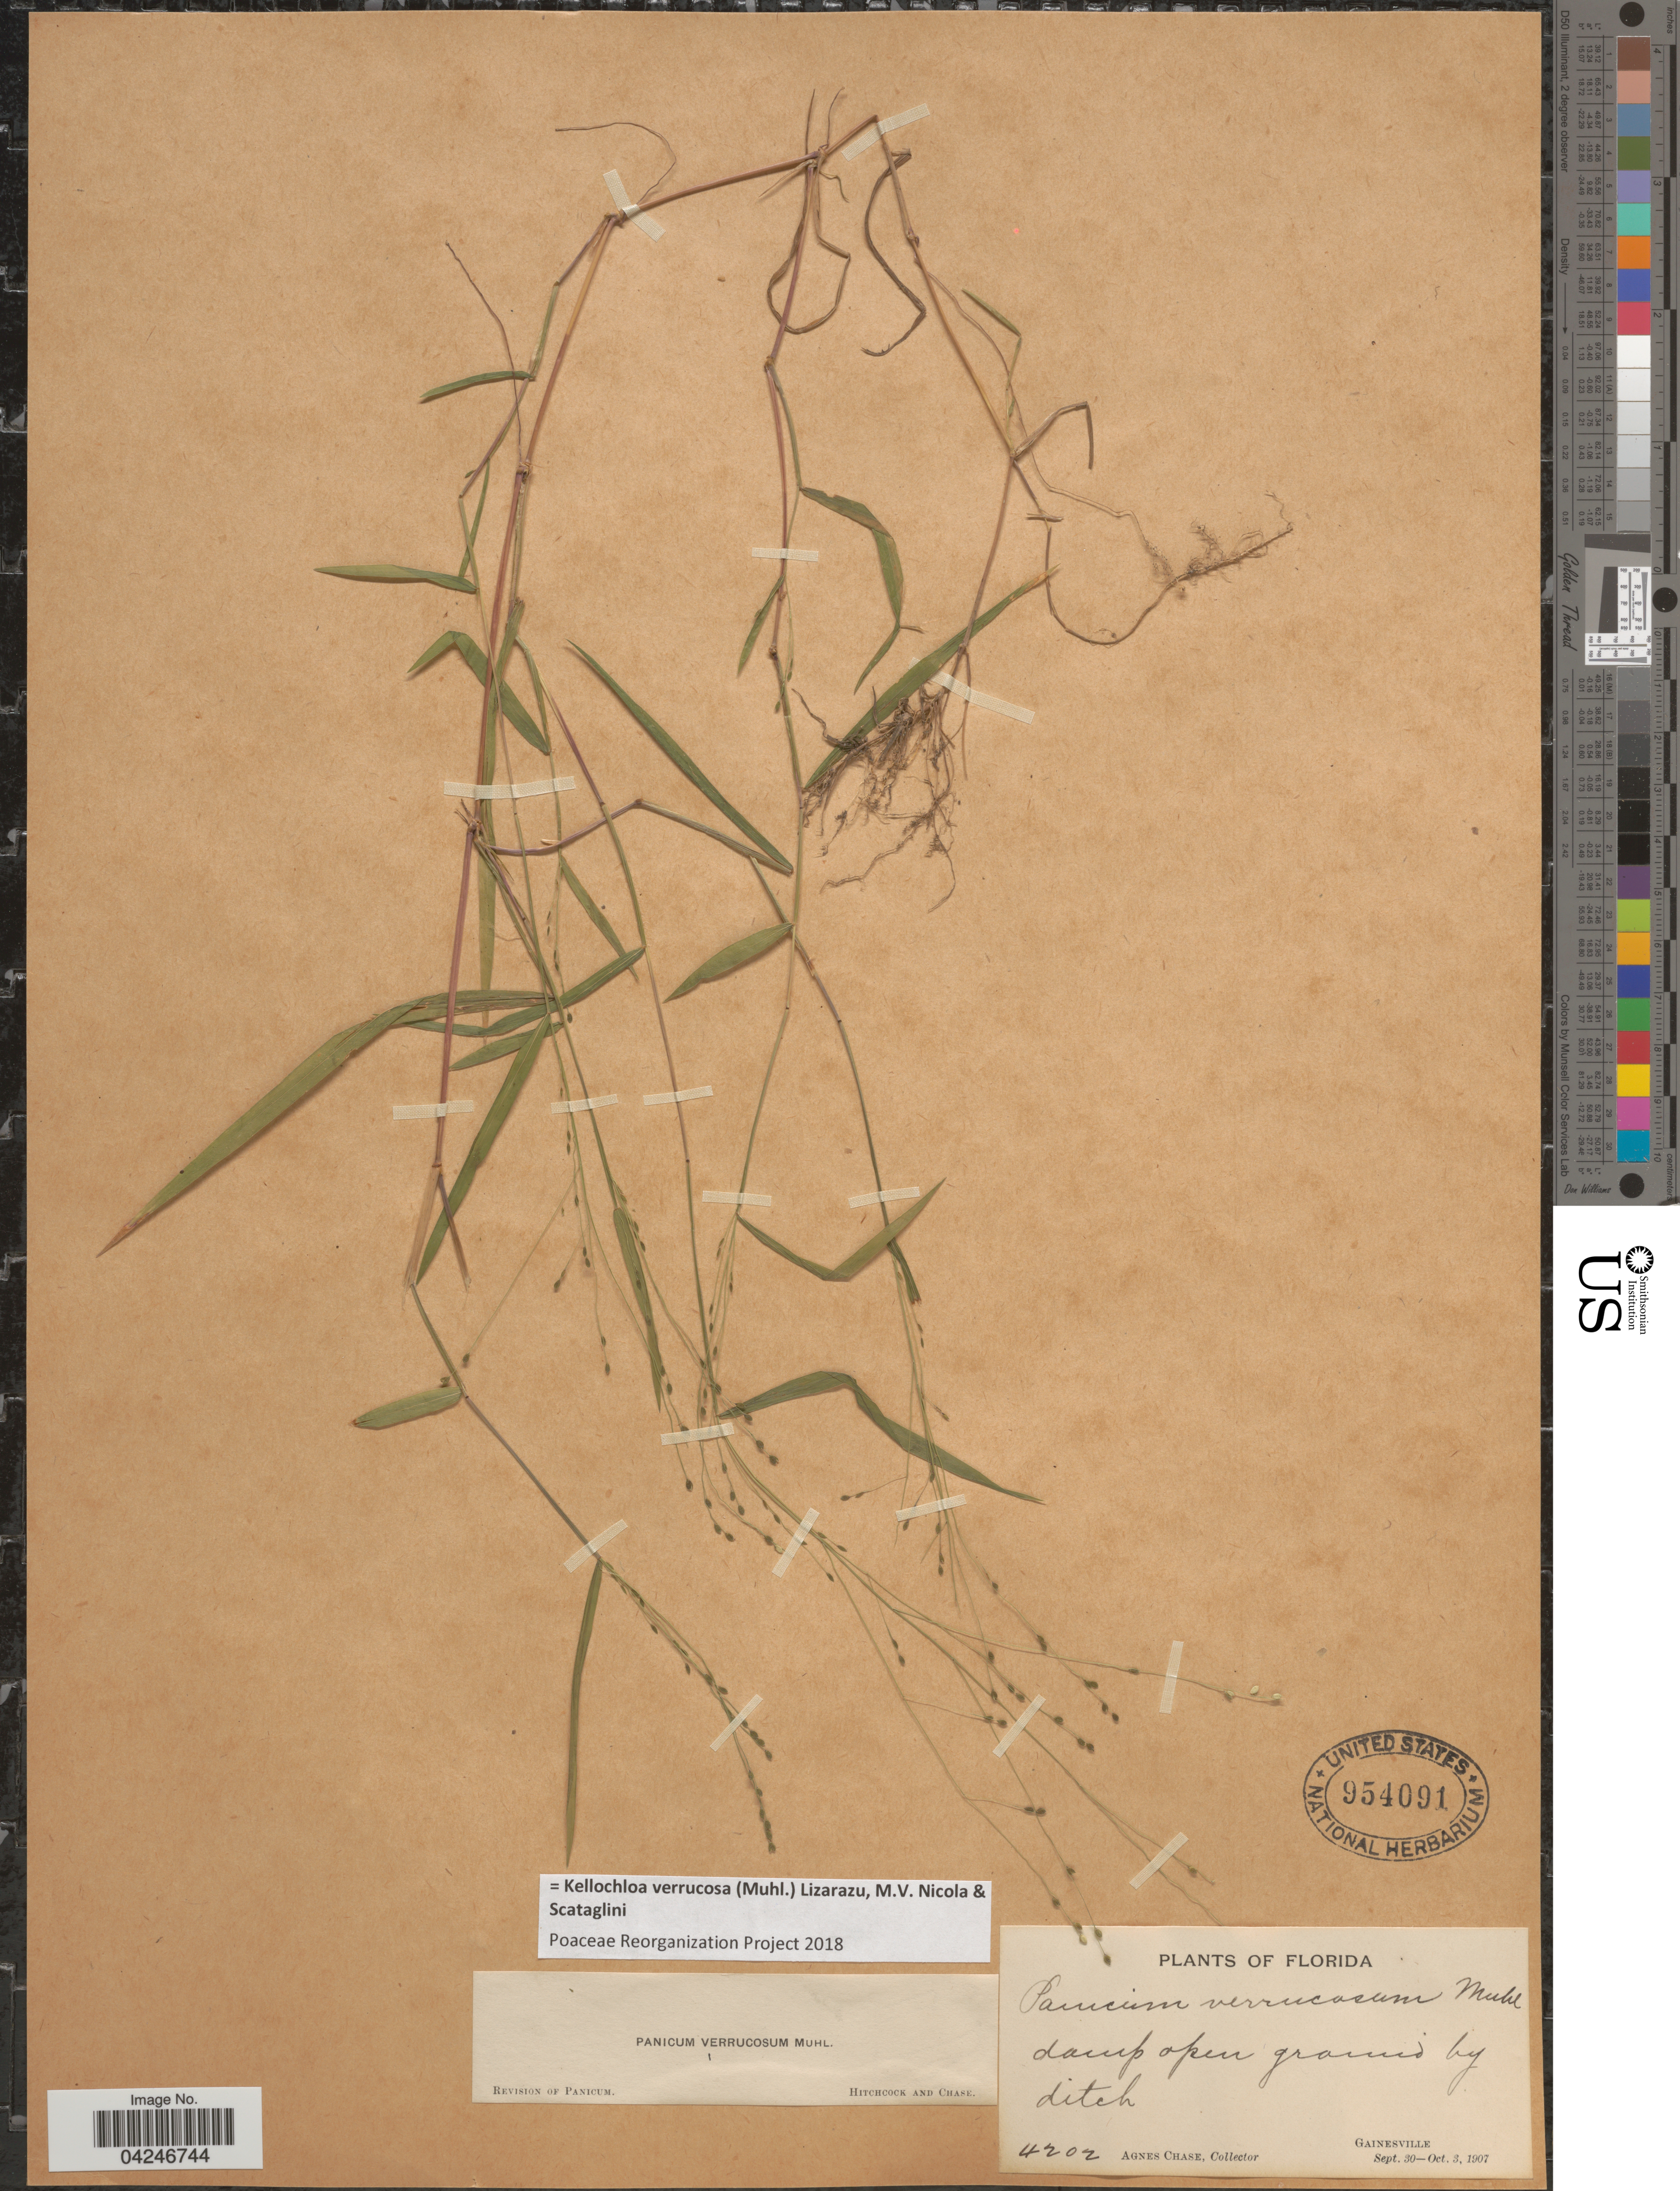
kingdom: Plantae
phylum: Tracheophyta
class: Liliopsida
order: Poales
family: Poaceae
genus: Kellochloa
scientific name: Kellochloa verrucosa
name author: (Muhl.) Lizarazu et al.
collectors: A. Chase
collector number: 4202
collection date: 1907-09-30/1907-10-03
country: United States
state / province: Florida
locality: Gainesville.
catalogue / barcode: US 954091